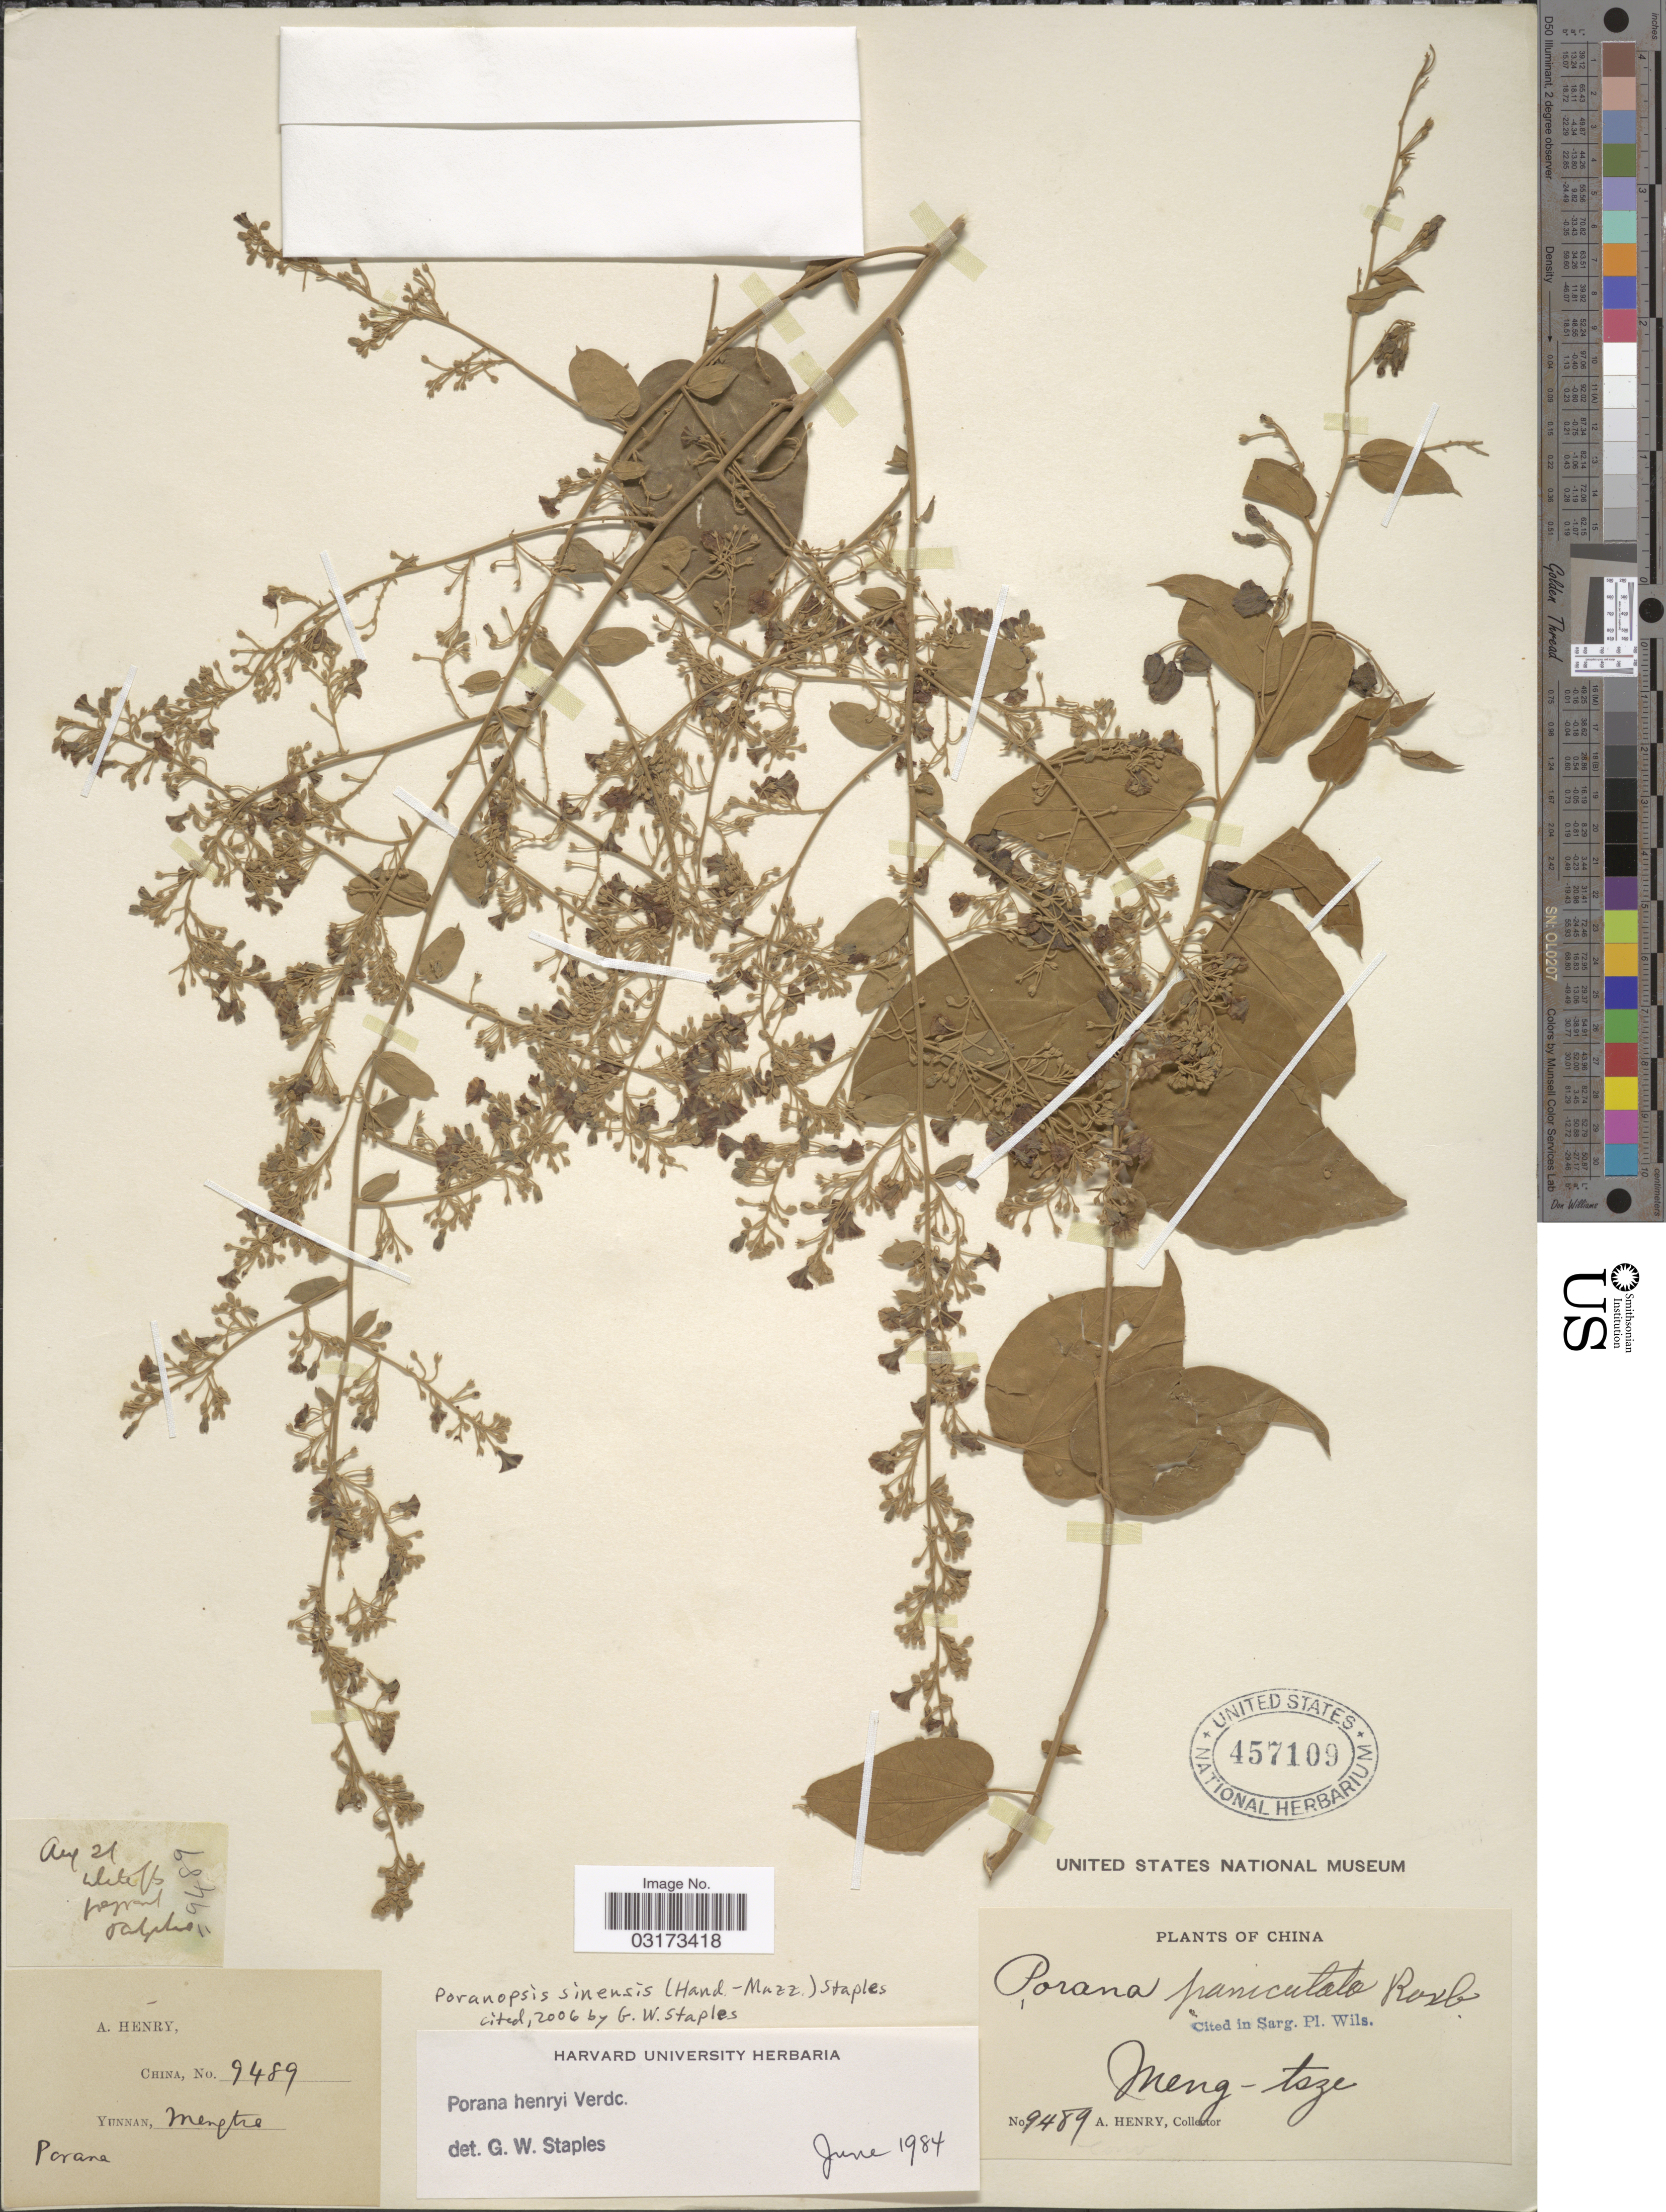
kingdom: Plantae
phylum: Tracheophyta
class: Magnoliopsida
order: Solanales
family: Convolvulaceae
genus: Poranopsis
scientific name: Poranopsis sinensis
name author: (Hand.-Mazz.) Staples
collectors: A. Henry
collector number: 9489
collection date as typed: Transcribed d/m/y: /8/21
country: China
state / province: Yunnan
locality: Meng-tsze.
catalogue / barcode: US 457109